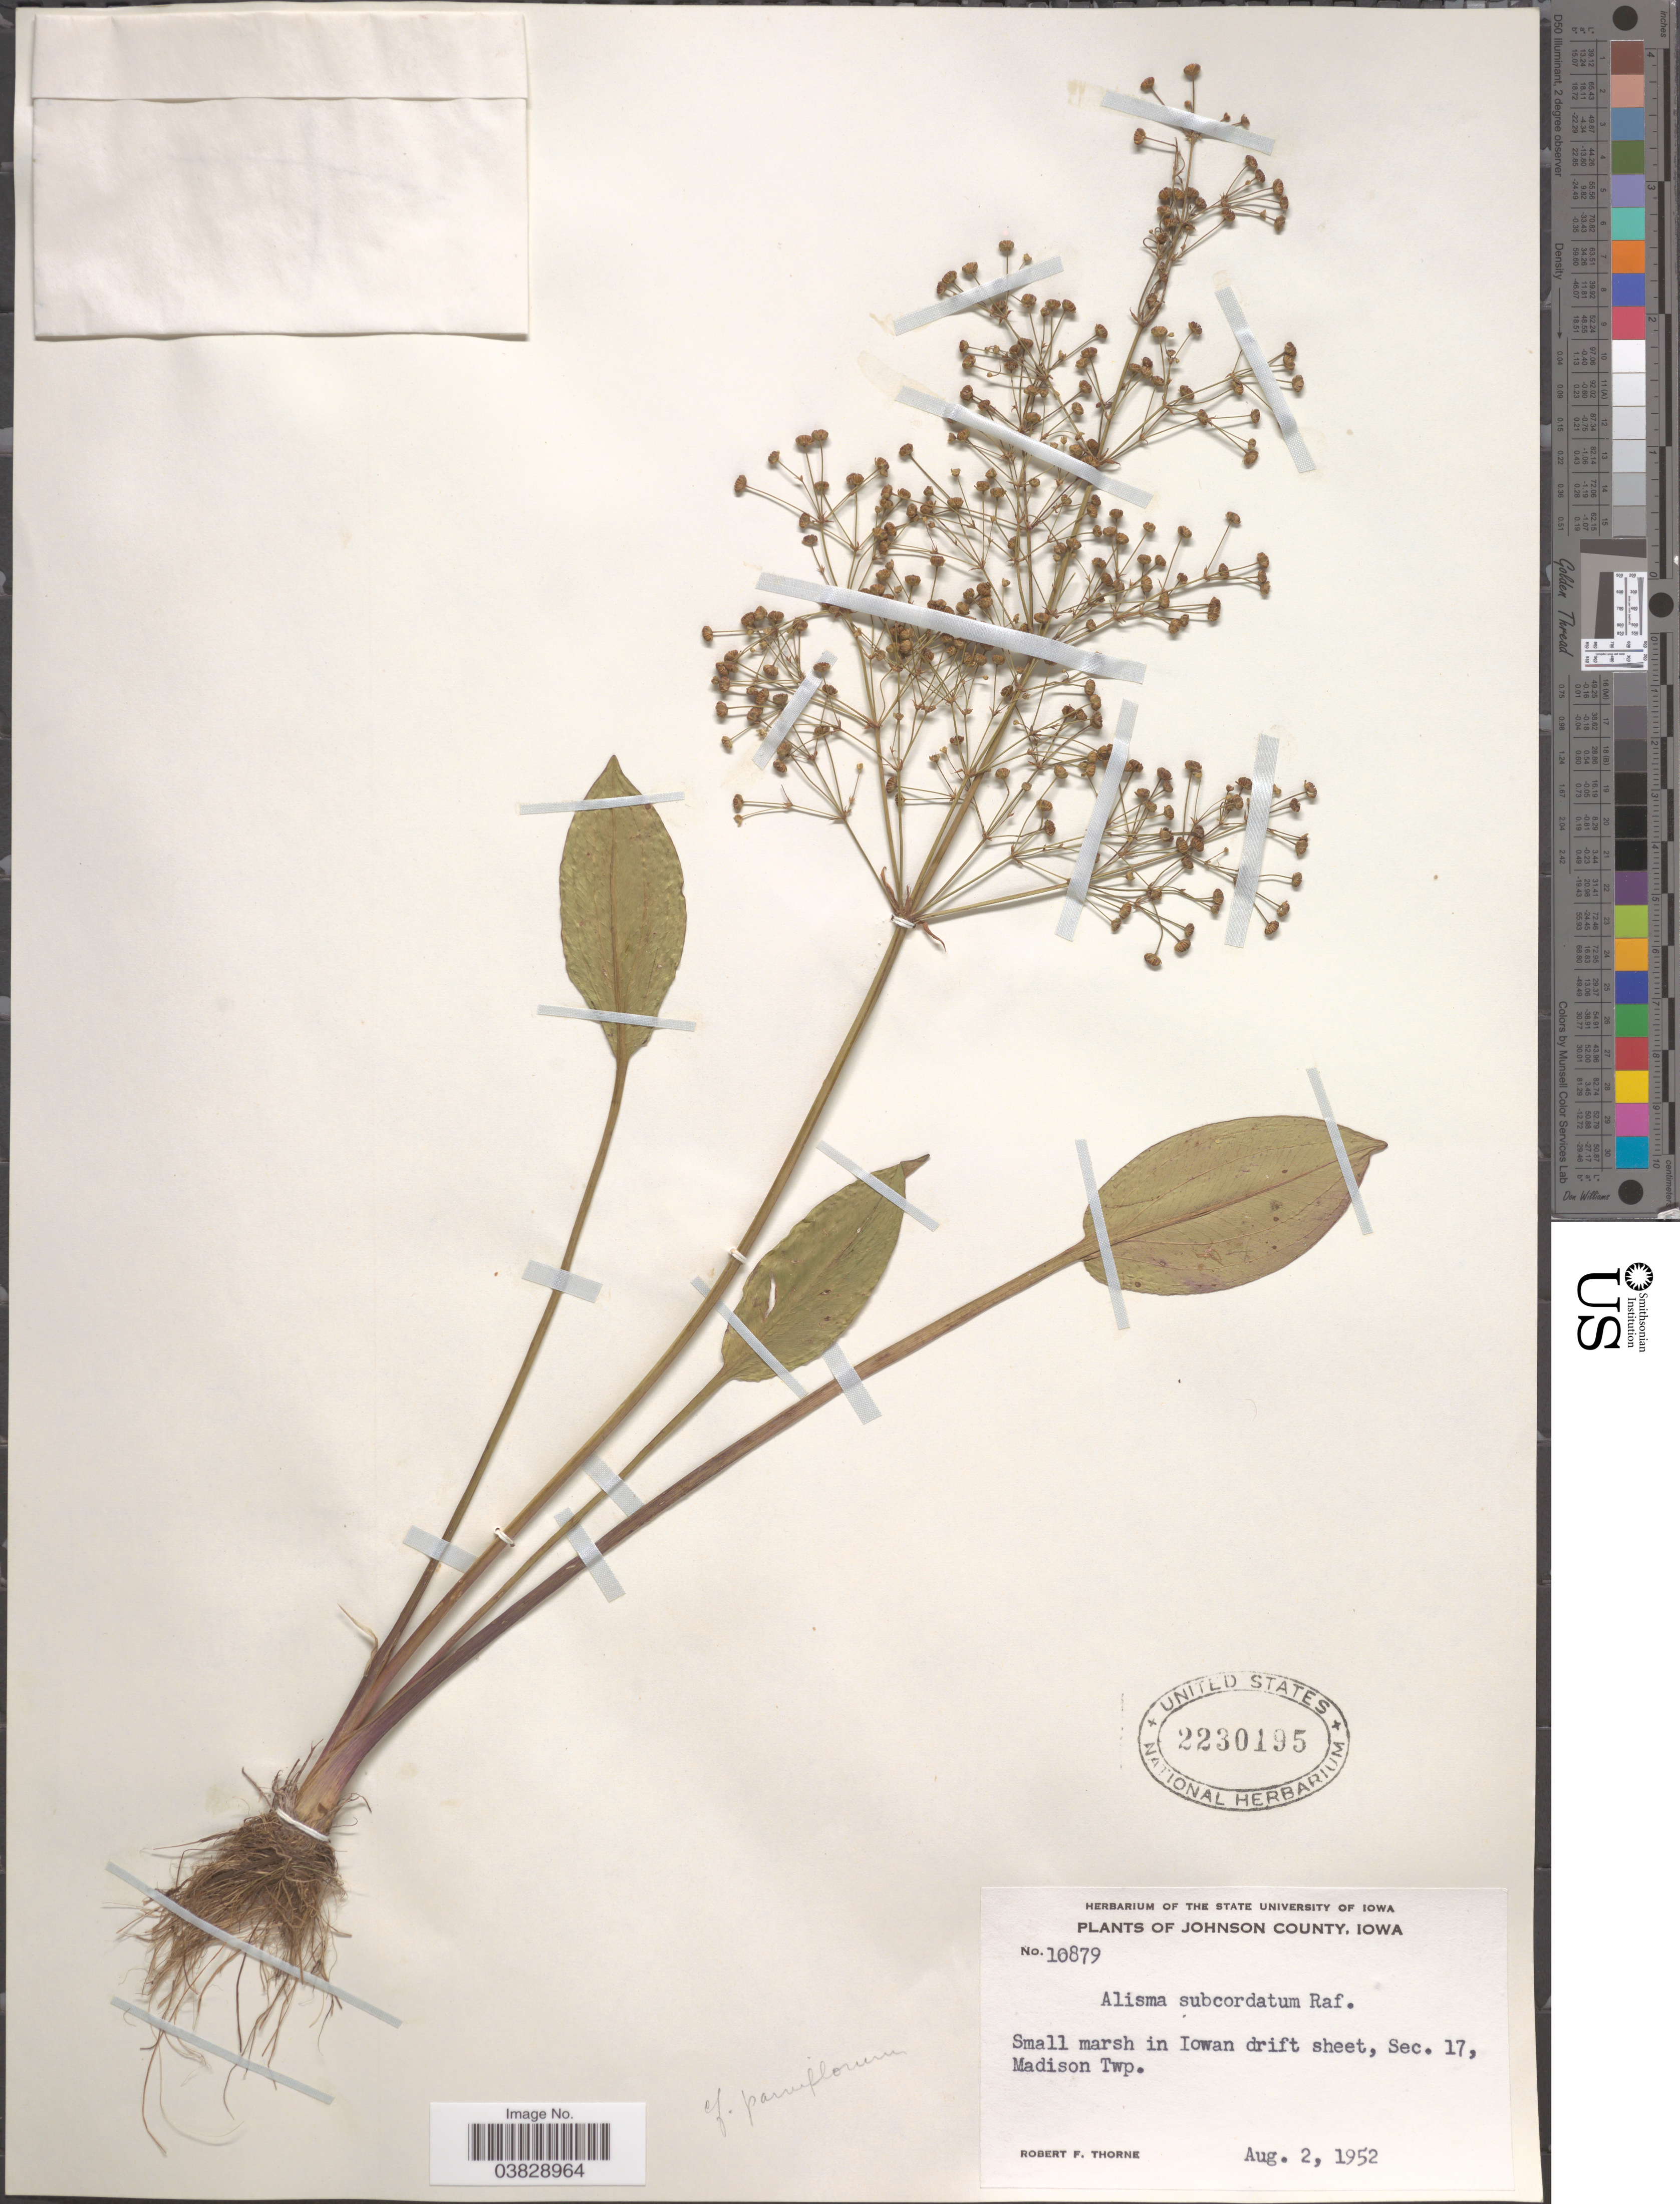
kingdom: Plantae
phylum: Tracheophyta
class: Liliopsida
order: Alismatales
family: Alismataceae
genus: Alisma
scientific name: Alisma plantago-aquatica var. parviflorum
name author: (Pursh) Torr.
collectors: R. F. Thorne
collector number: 10879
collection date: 1952-08-02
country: United States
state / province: Iowa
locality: Johnson County. Small marsh in Iowan drift sheet, Sec. 17, Madison Twp.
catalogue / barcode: US 2230195